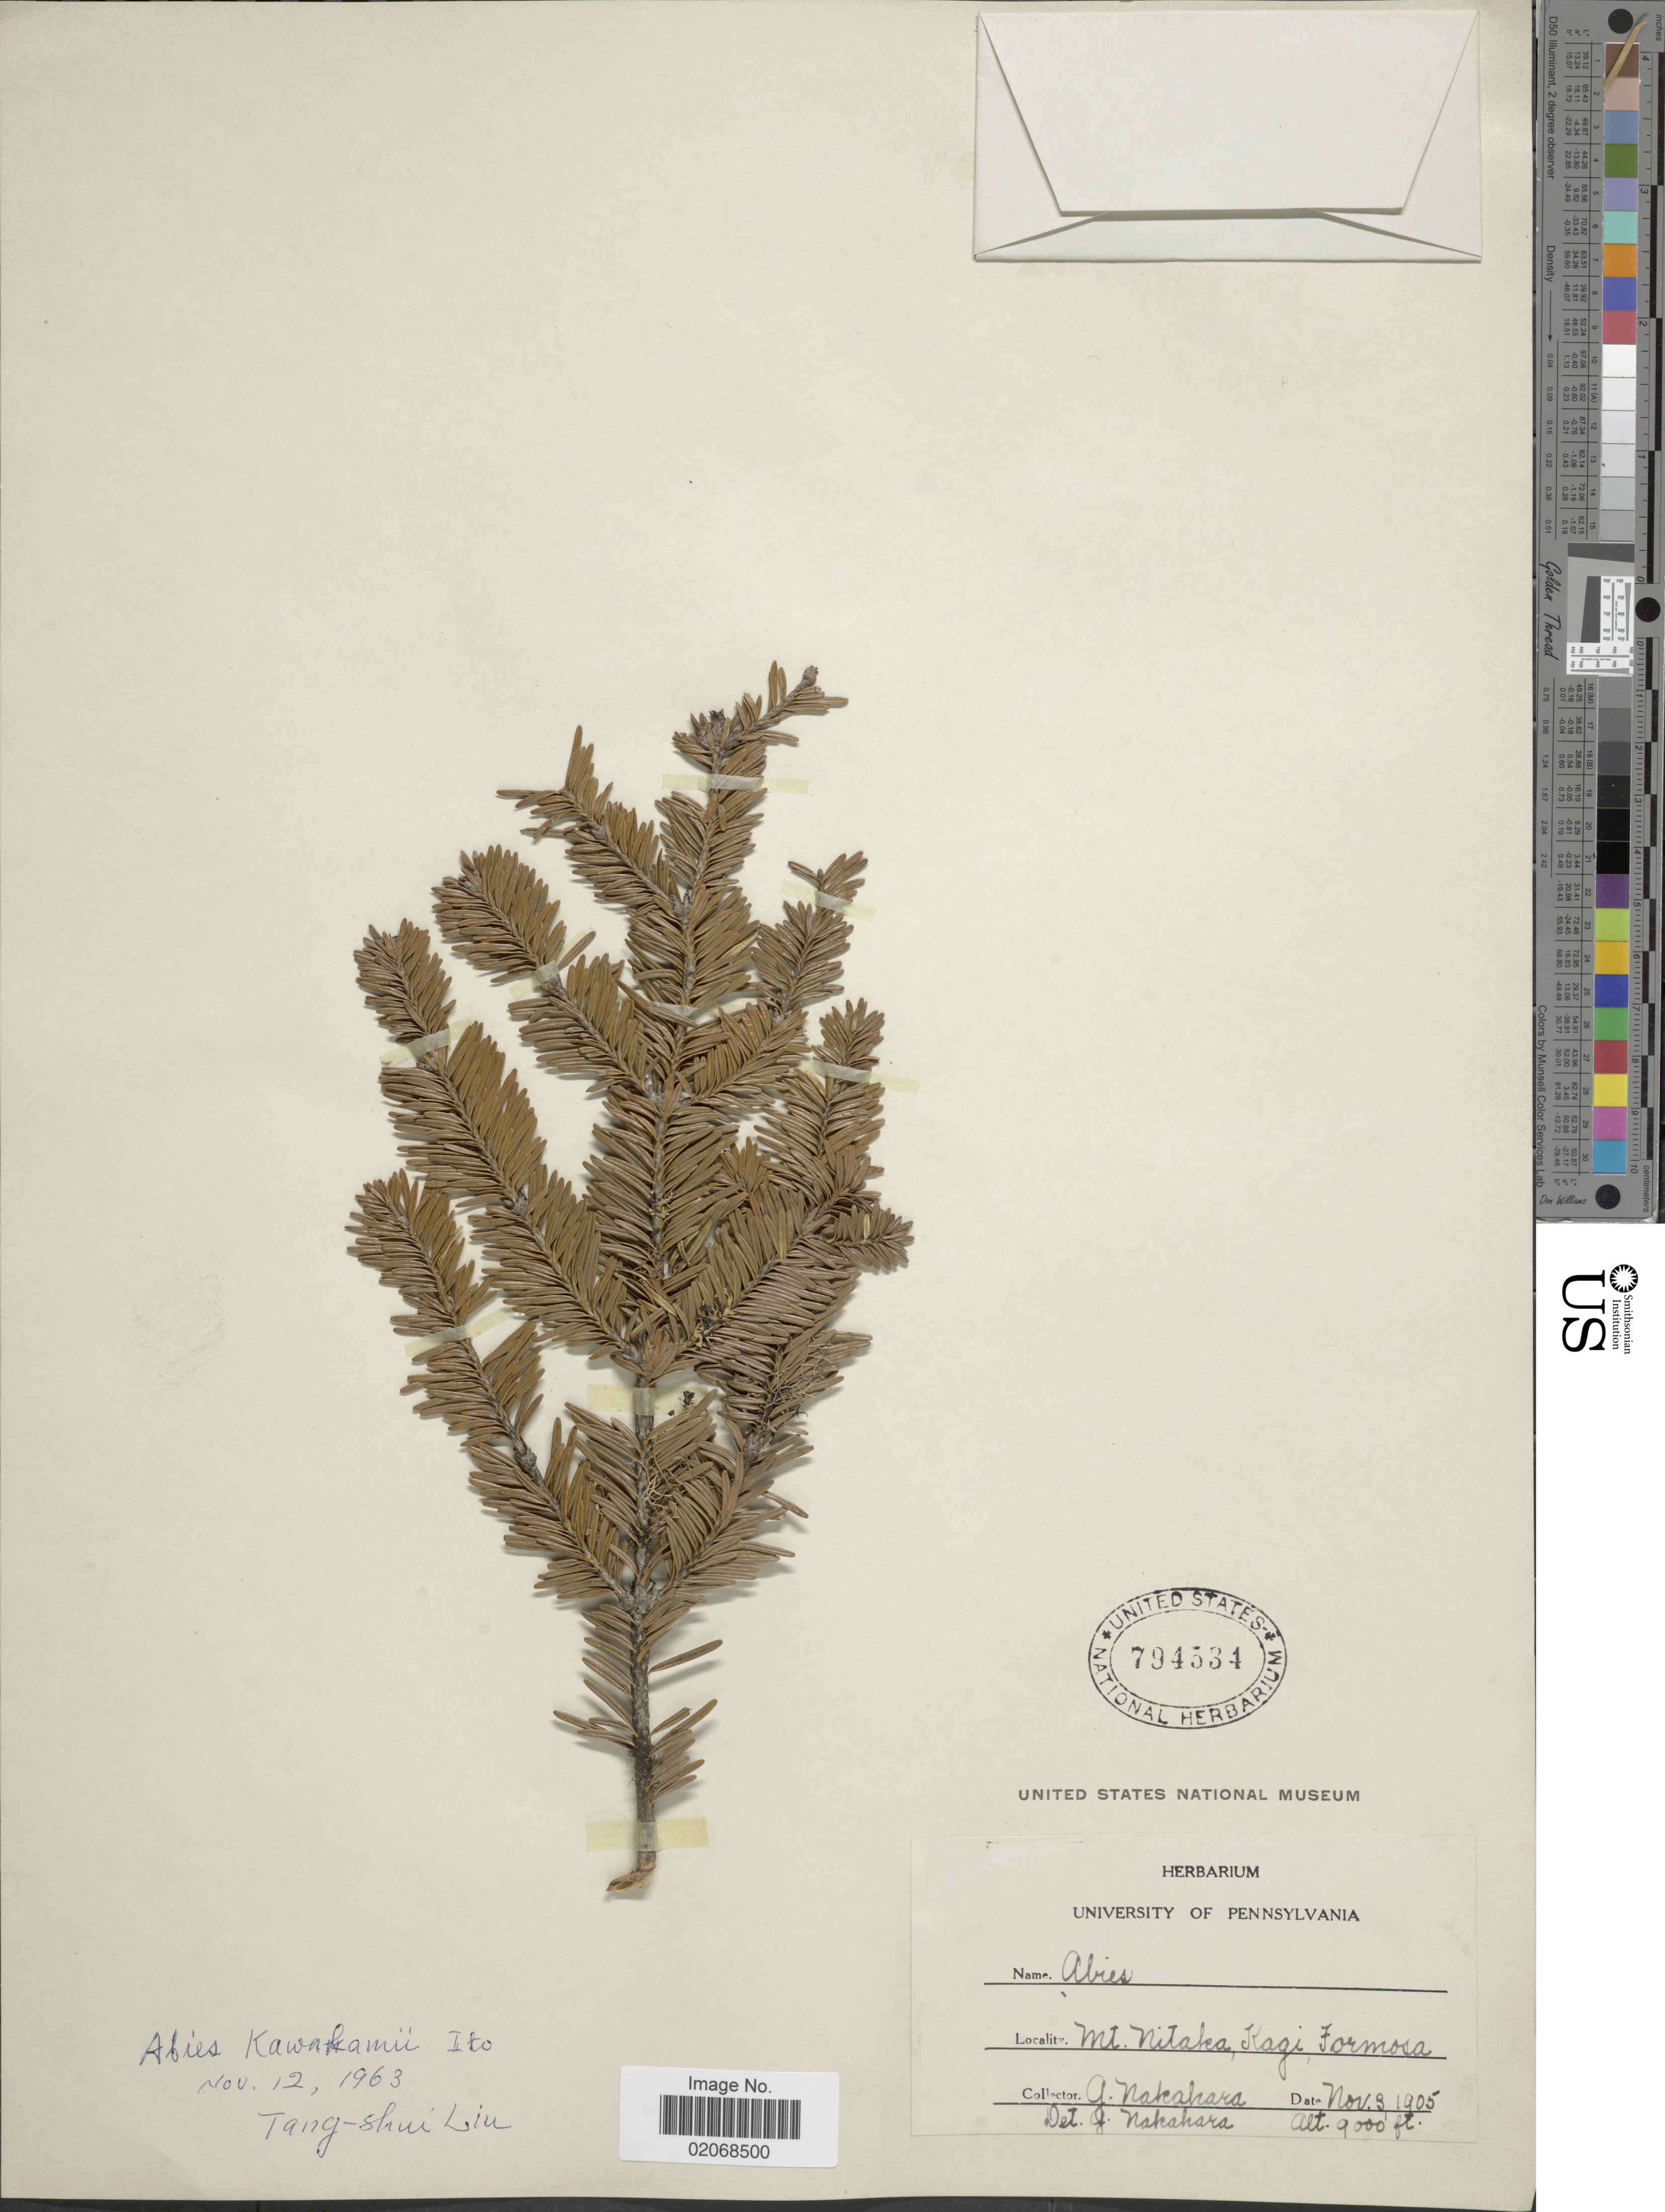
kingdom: Plantae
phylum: Tracheophyta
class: Pinopsida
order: Pinales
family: Pinaceae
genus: Abies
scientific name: Abies kawakamii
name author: (Hayata) T. Itô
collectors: G. Nakahara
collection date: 1905-11-03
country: Taiwan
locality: Mt. Nitaka, Kagi, Formosa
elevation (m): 2743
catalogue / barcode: US 794534